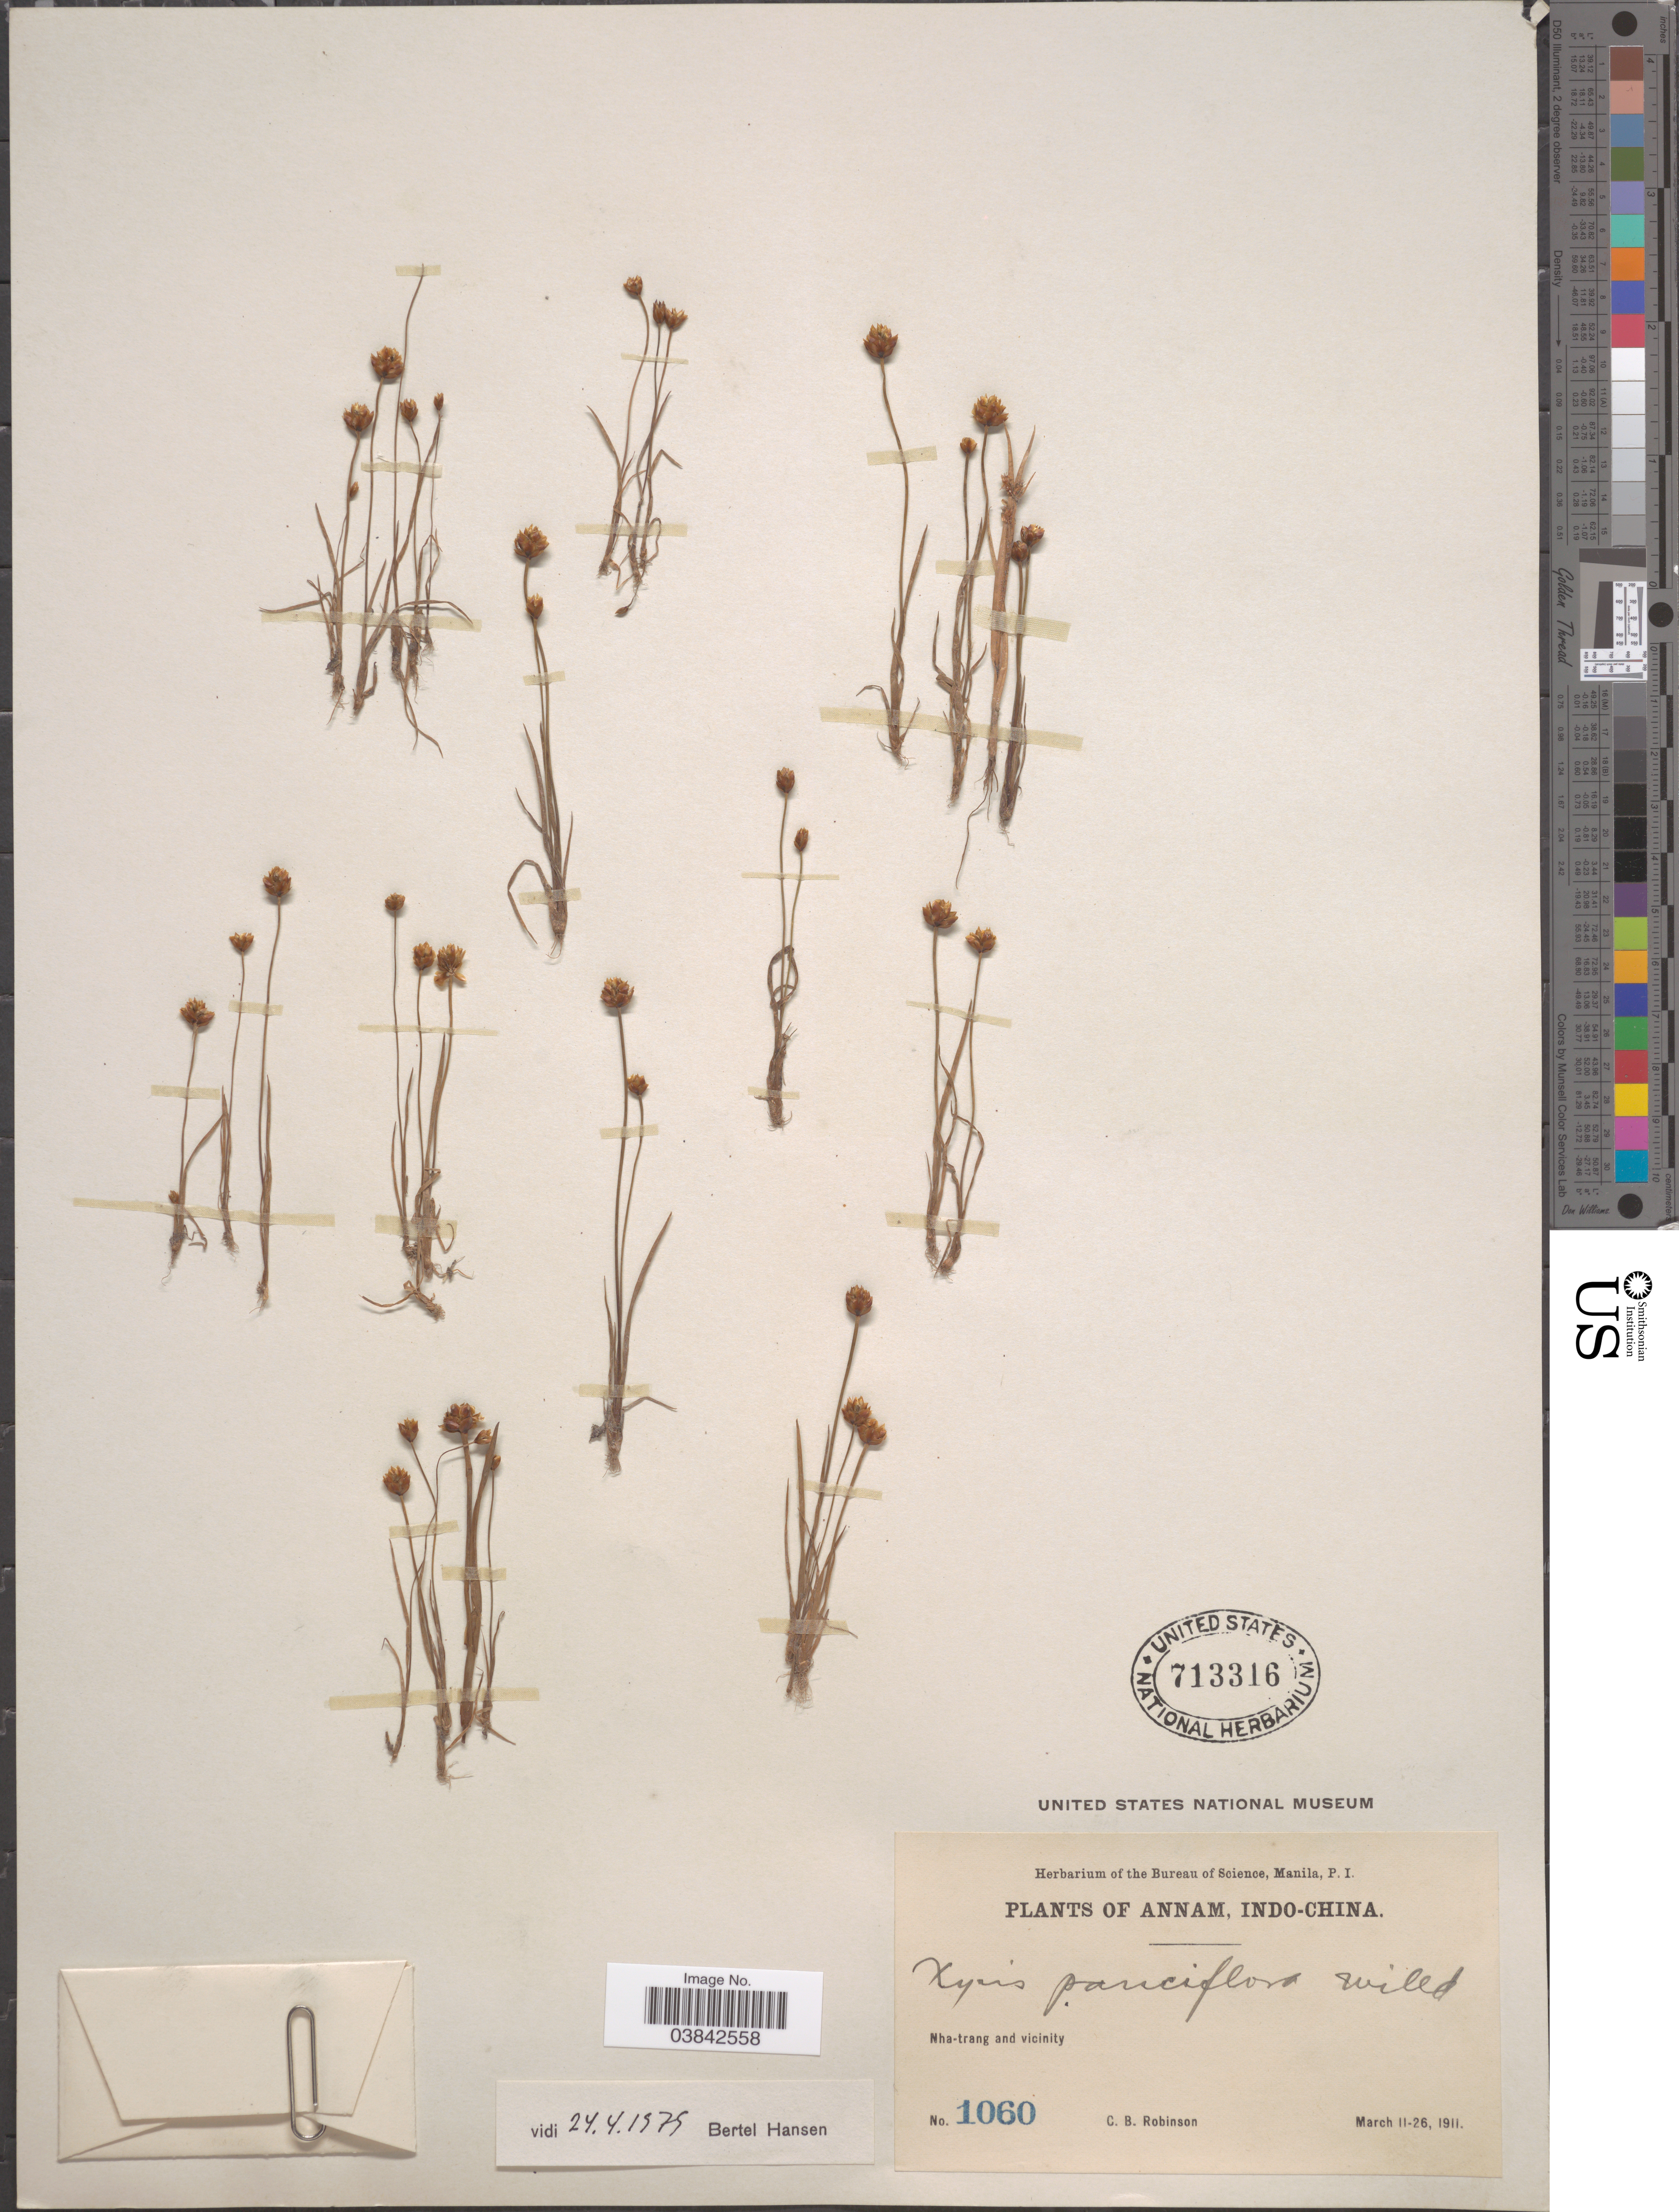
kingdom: Plantae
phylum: Tracheophyta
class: Liliopsida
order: Poales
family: Xyridaceae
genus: Xyris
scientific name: Xyris pauciflora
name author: Willd.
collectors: C. Robinson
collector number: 1060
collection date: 1911-03-11/1911-03-26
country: Vietnam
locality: Annam, Indo-China. Nha-trang and vicinity.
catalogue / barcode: US 713316